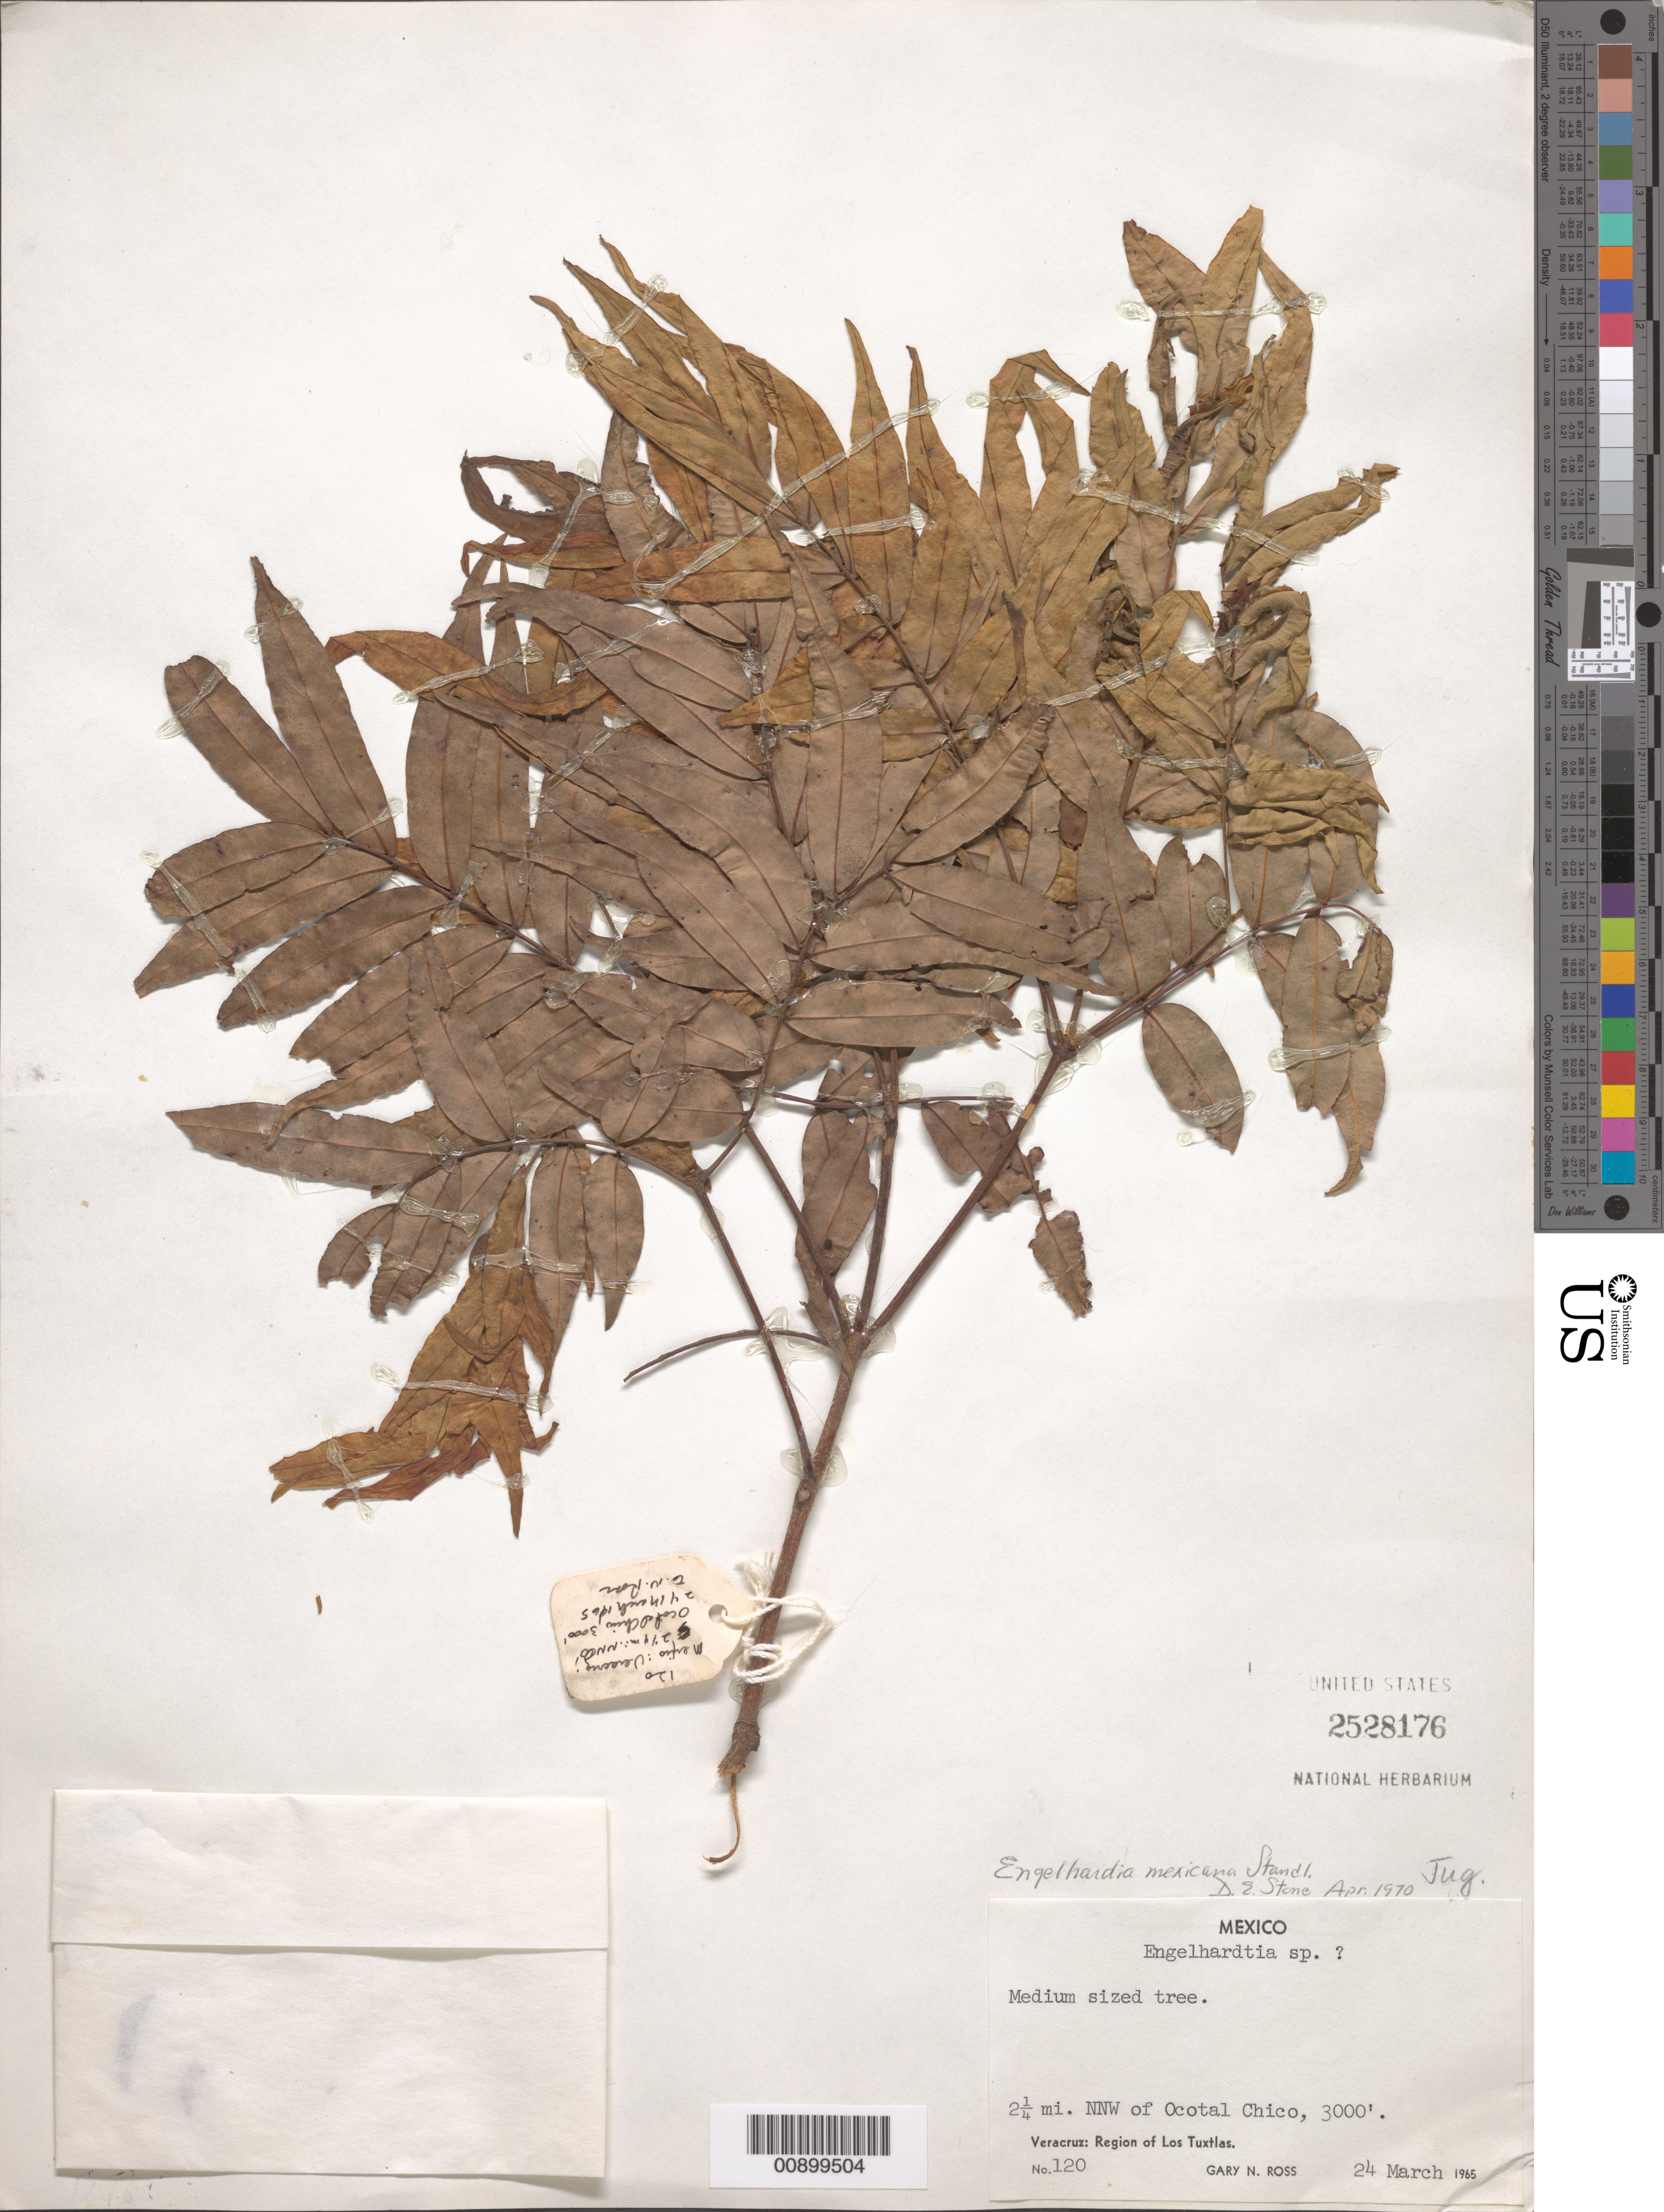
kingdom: Plantae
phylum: Tracheophyta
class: Magnoliopsida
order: Fagales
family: Juglandaceae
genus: Oreomunnea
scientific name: Oreomunnea mexicana subsp. mexicana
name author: (Standl.) J.-F. Leroy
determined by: Strong, Mark T., (BOT), Smithsonian Institution - National Museum of Natural History (UNITED STATES)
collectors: G. N. Ross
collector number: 120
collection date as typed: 24 Mar 1965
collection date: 1965-03-24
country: Mexico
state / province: Veracruz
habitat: In trigo (illegible) forest.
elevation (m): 914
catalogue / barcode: US 2528176